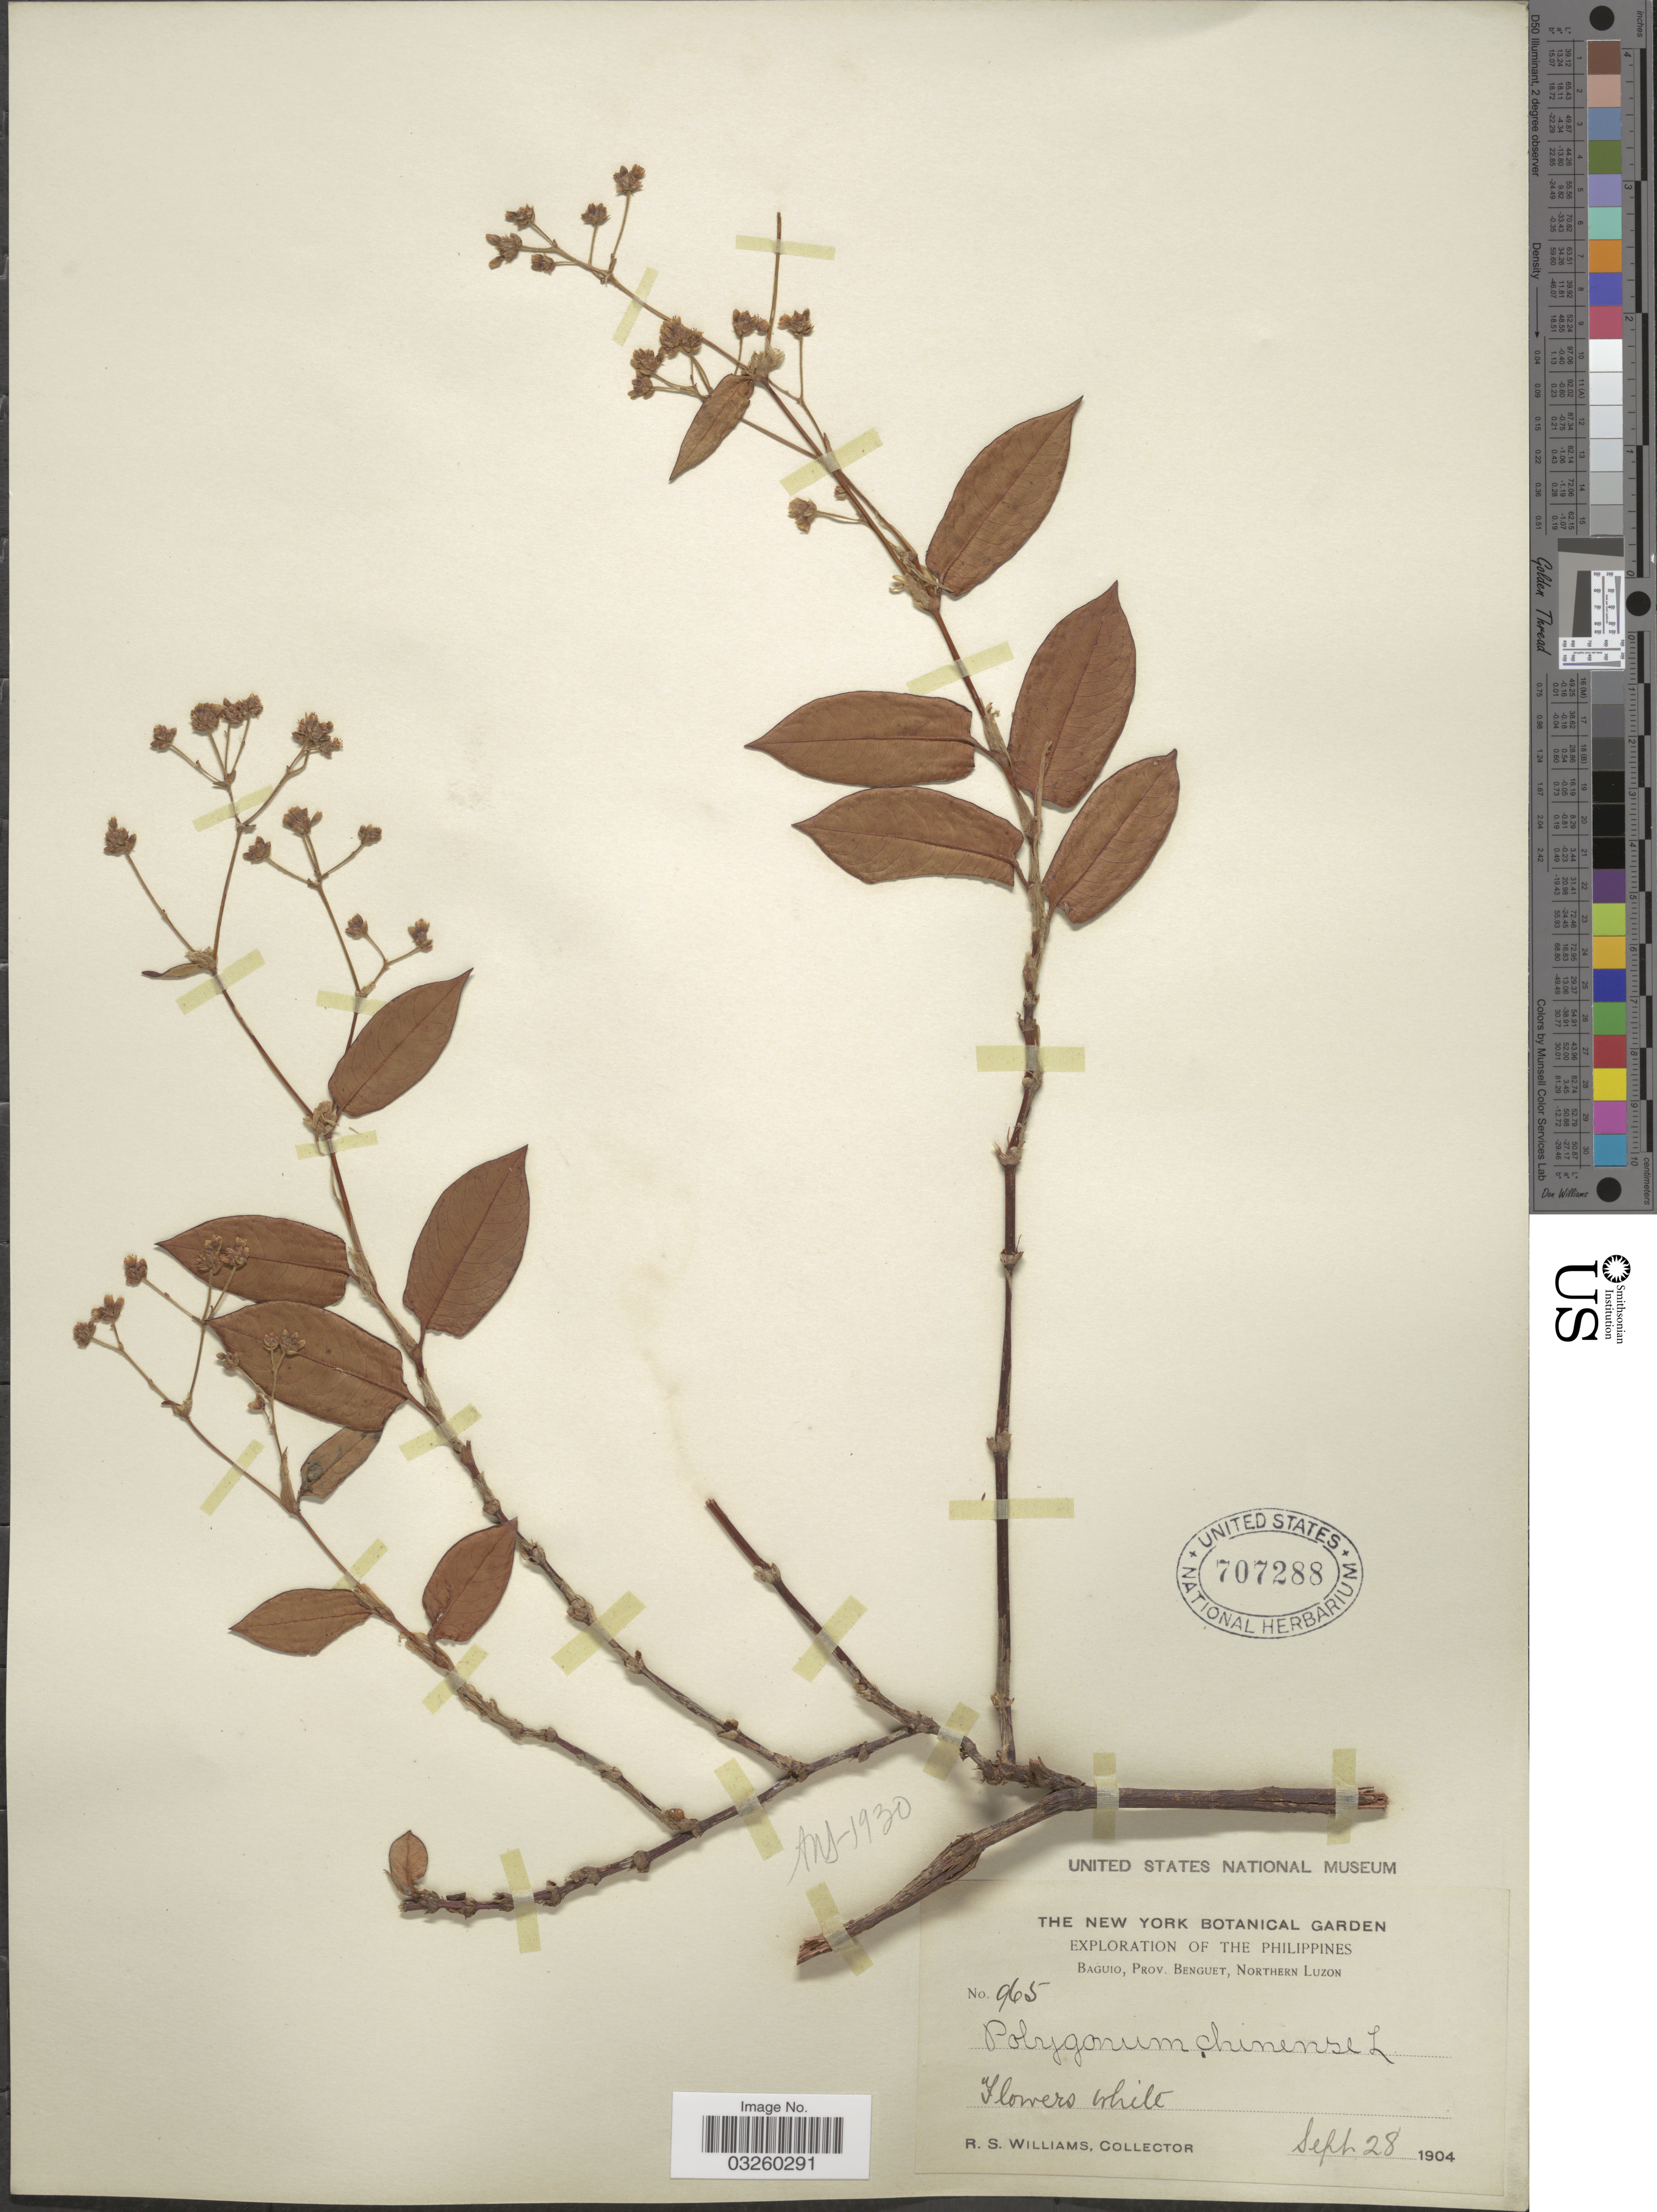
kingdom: Plantae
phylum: Tracheophyta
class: Magnoliopsida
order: Caryophyllales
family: Polygonaceae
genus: Polygonum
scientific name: Polygonum chinense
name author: L.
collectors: R. S. Williams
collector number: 965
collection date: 1904-09-28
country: Philippines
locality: Baguio, Prov. Benguet, Northern Luzon.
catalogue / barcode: US 707288